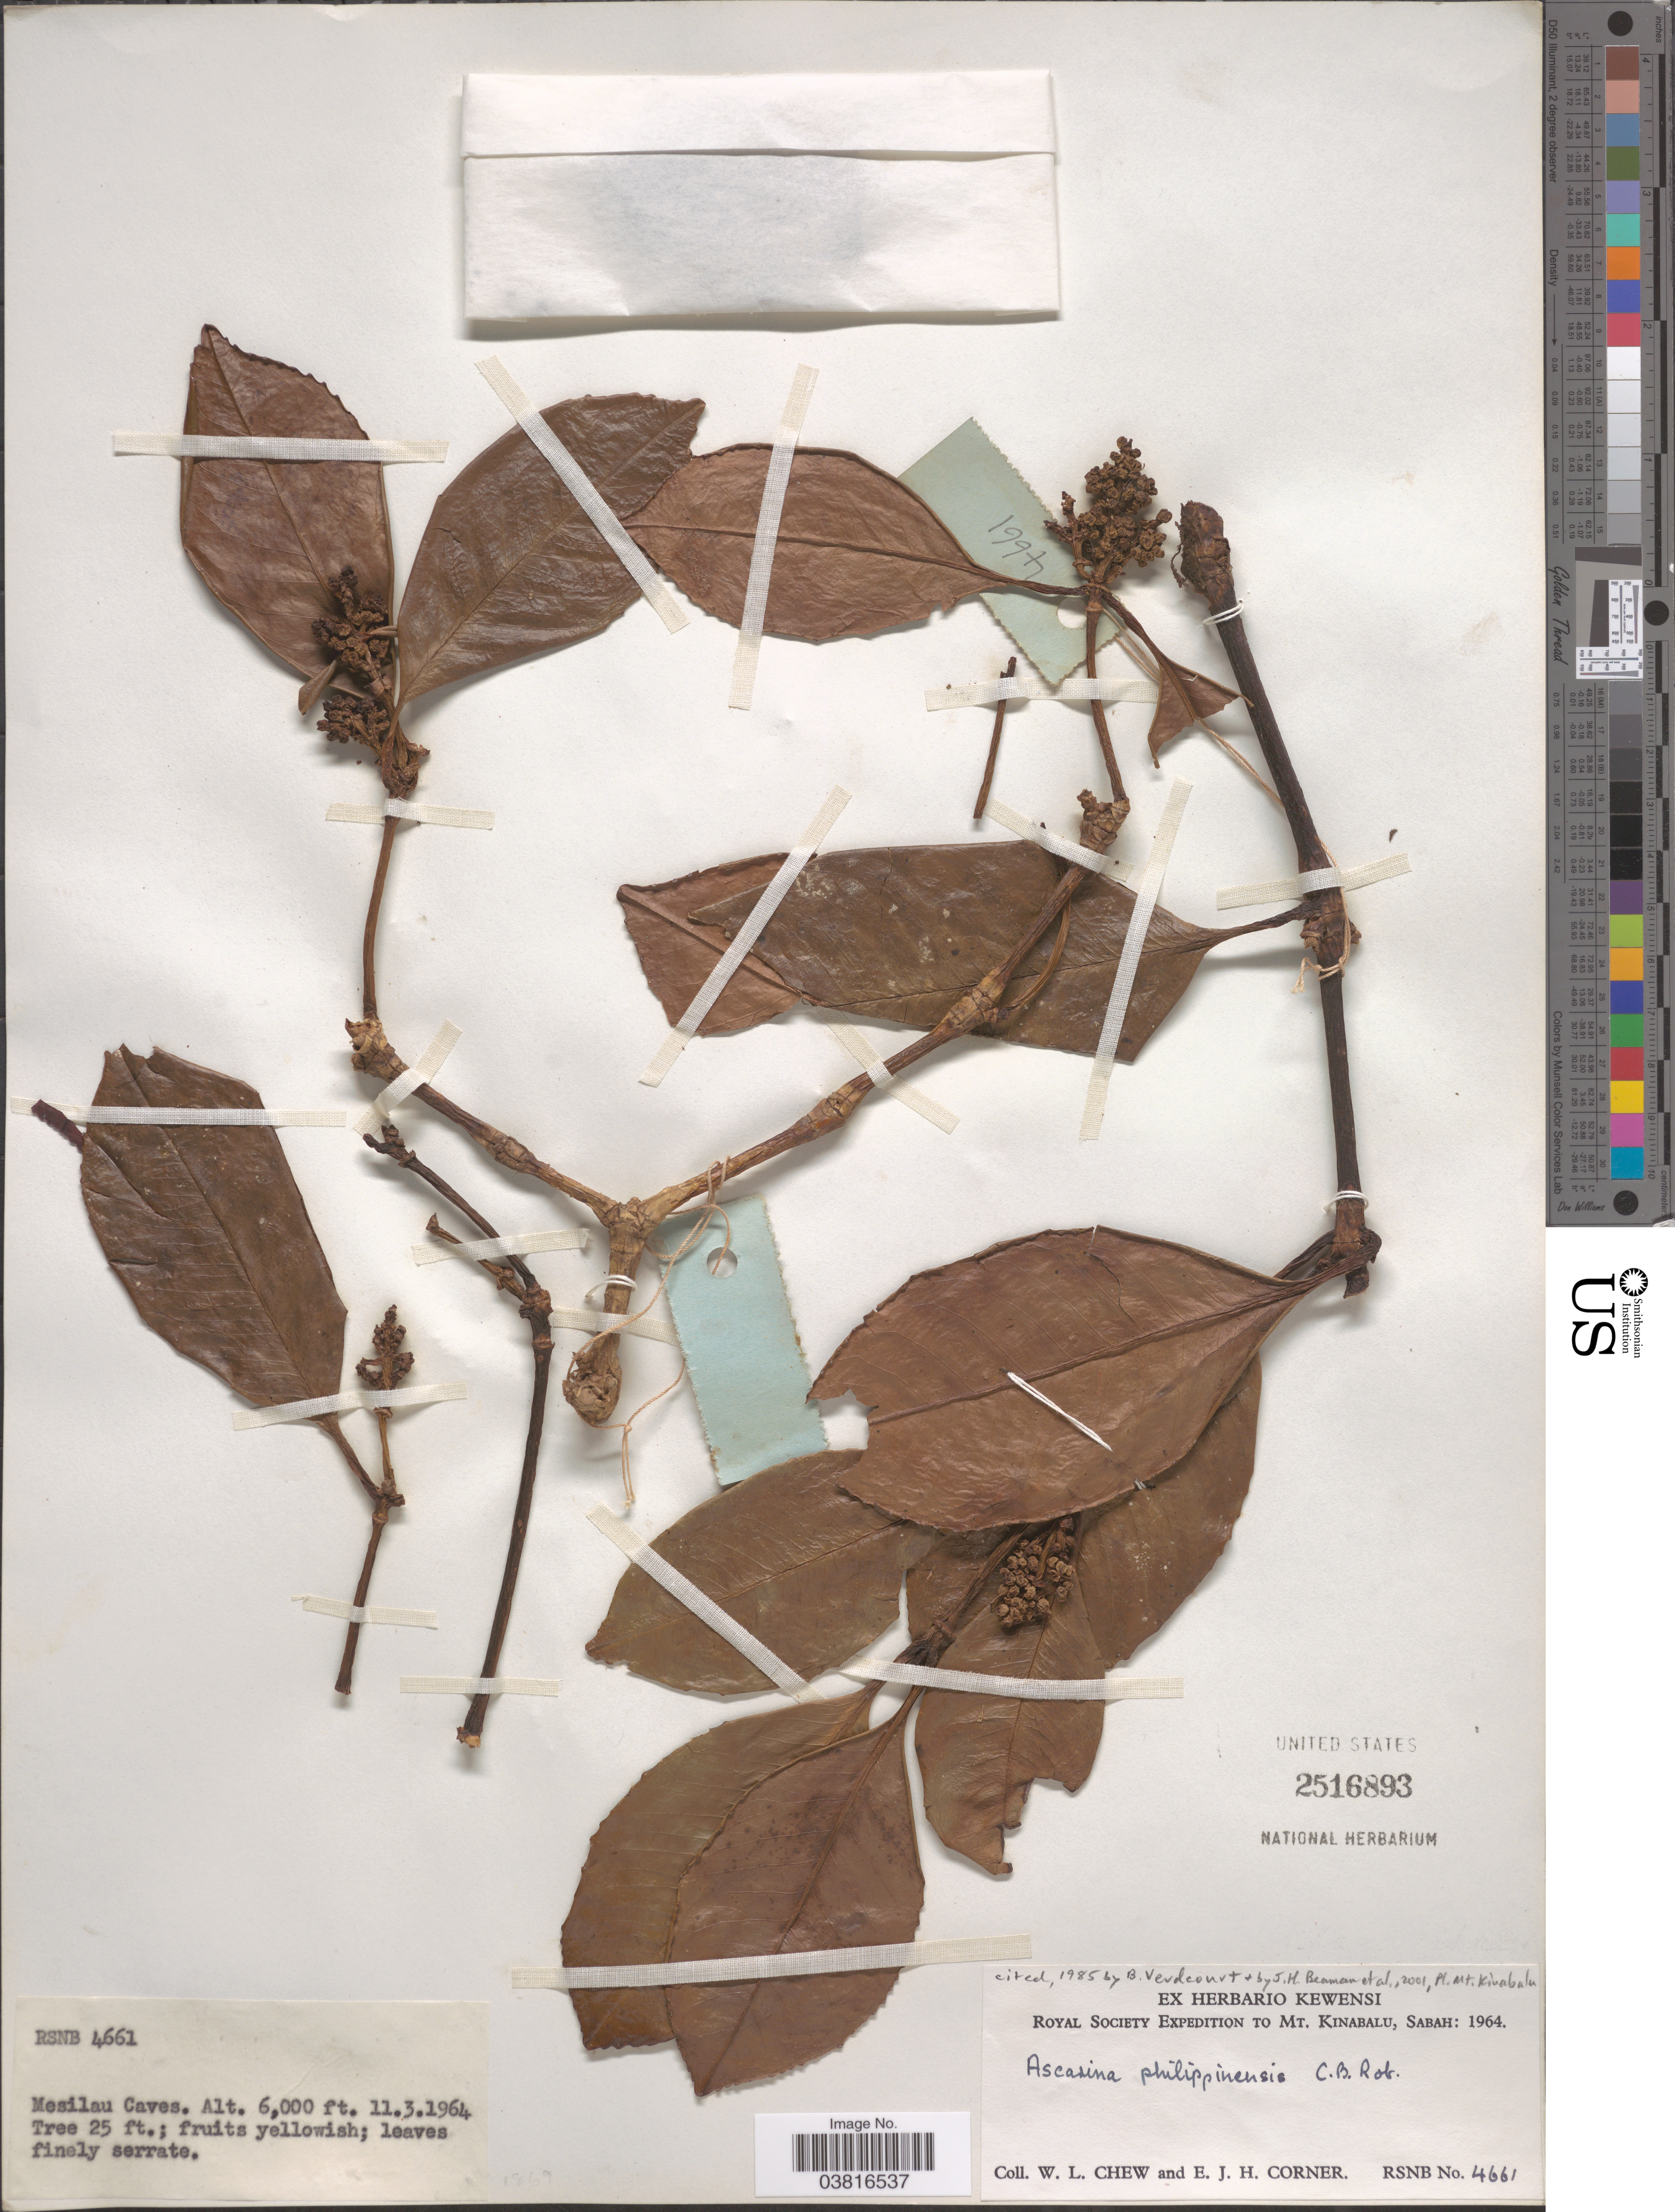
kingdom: Plantae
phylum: Tracheophyta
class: Magnoliopsida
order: Chloranthales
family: Chloranthaceae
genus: Ascarina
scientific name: Ascarina philippinensis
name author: C.B. Rob.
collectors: W. Chew & E. Corner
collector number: RSNB4661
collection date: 1964-03-11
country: Malaysia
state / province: Sabah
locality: Mesilau Caves. Mt. Kinabalu.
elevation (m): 1829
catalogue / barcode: US 2516893